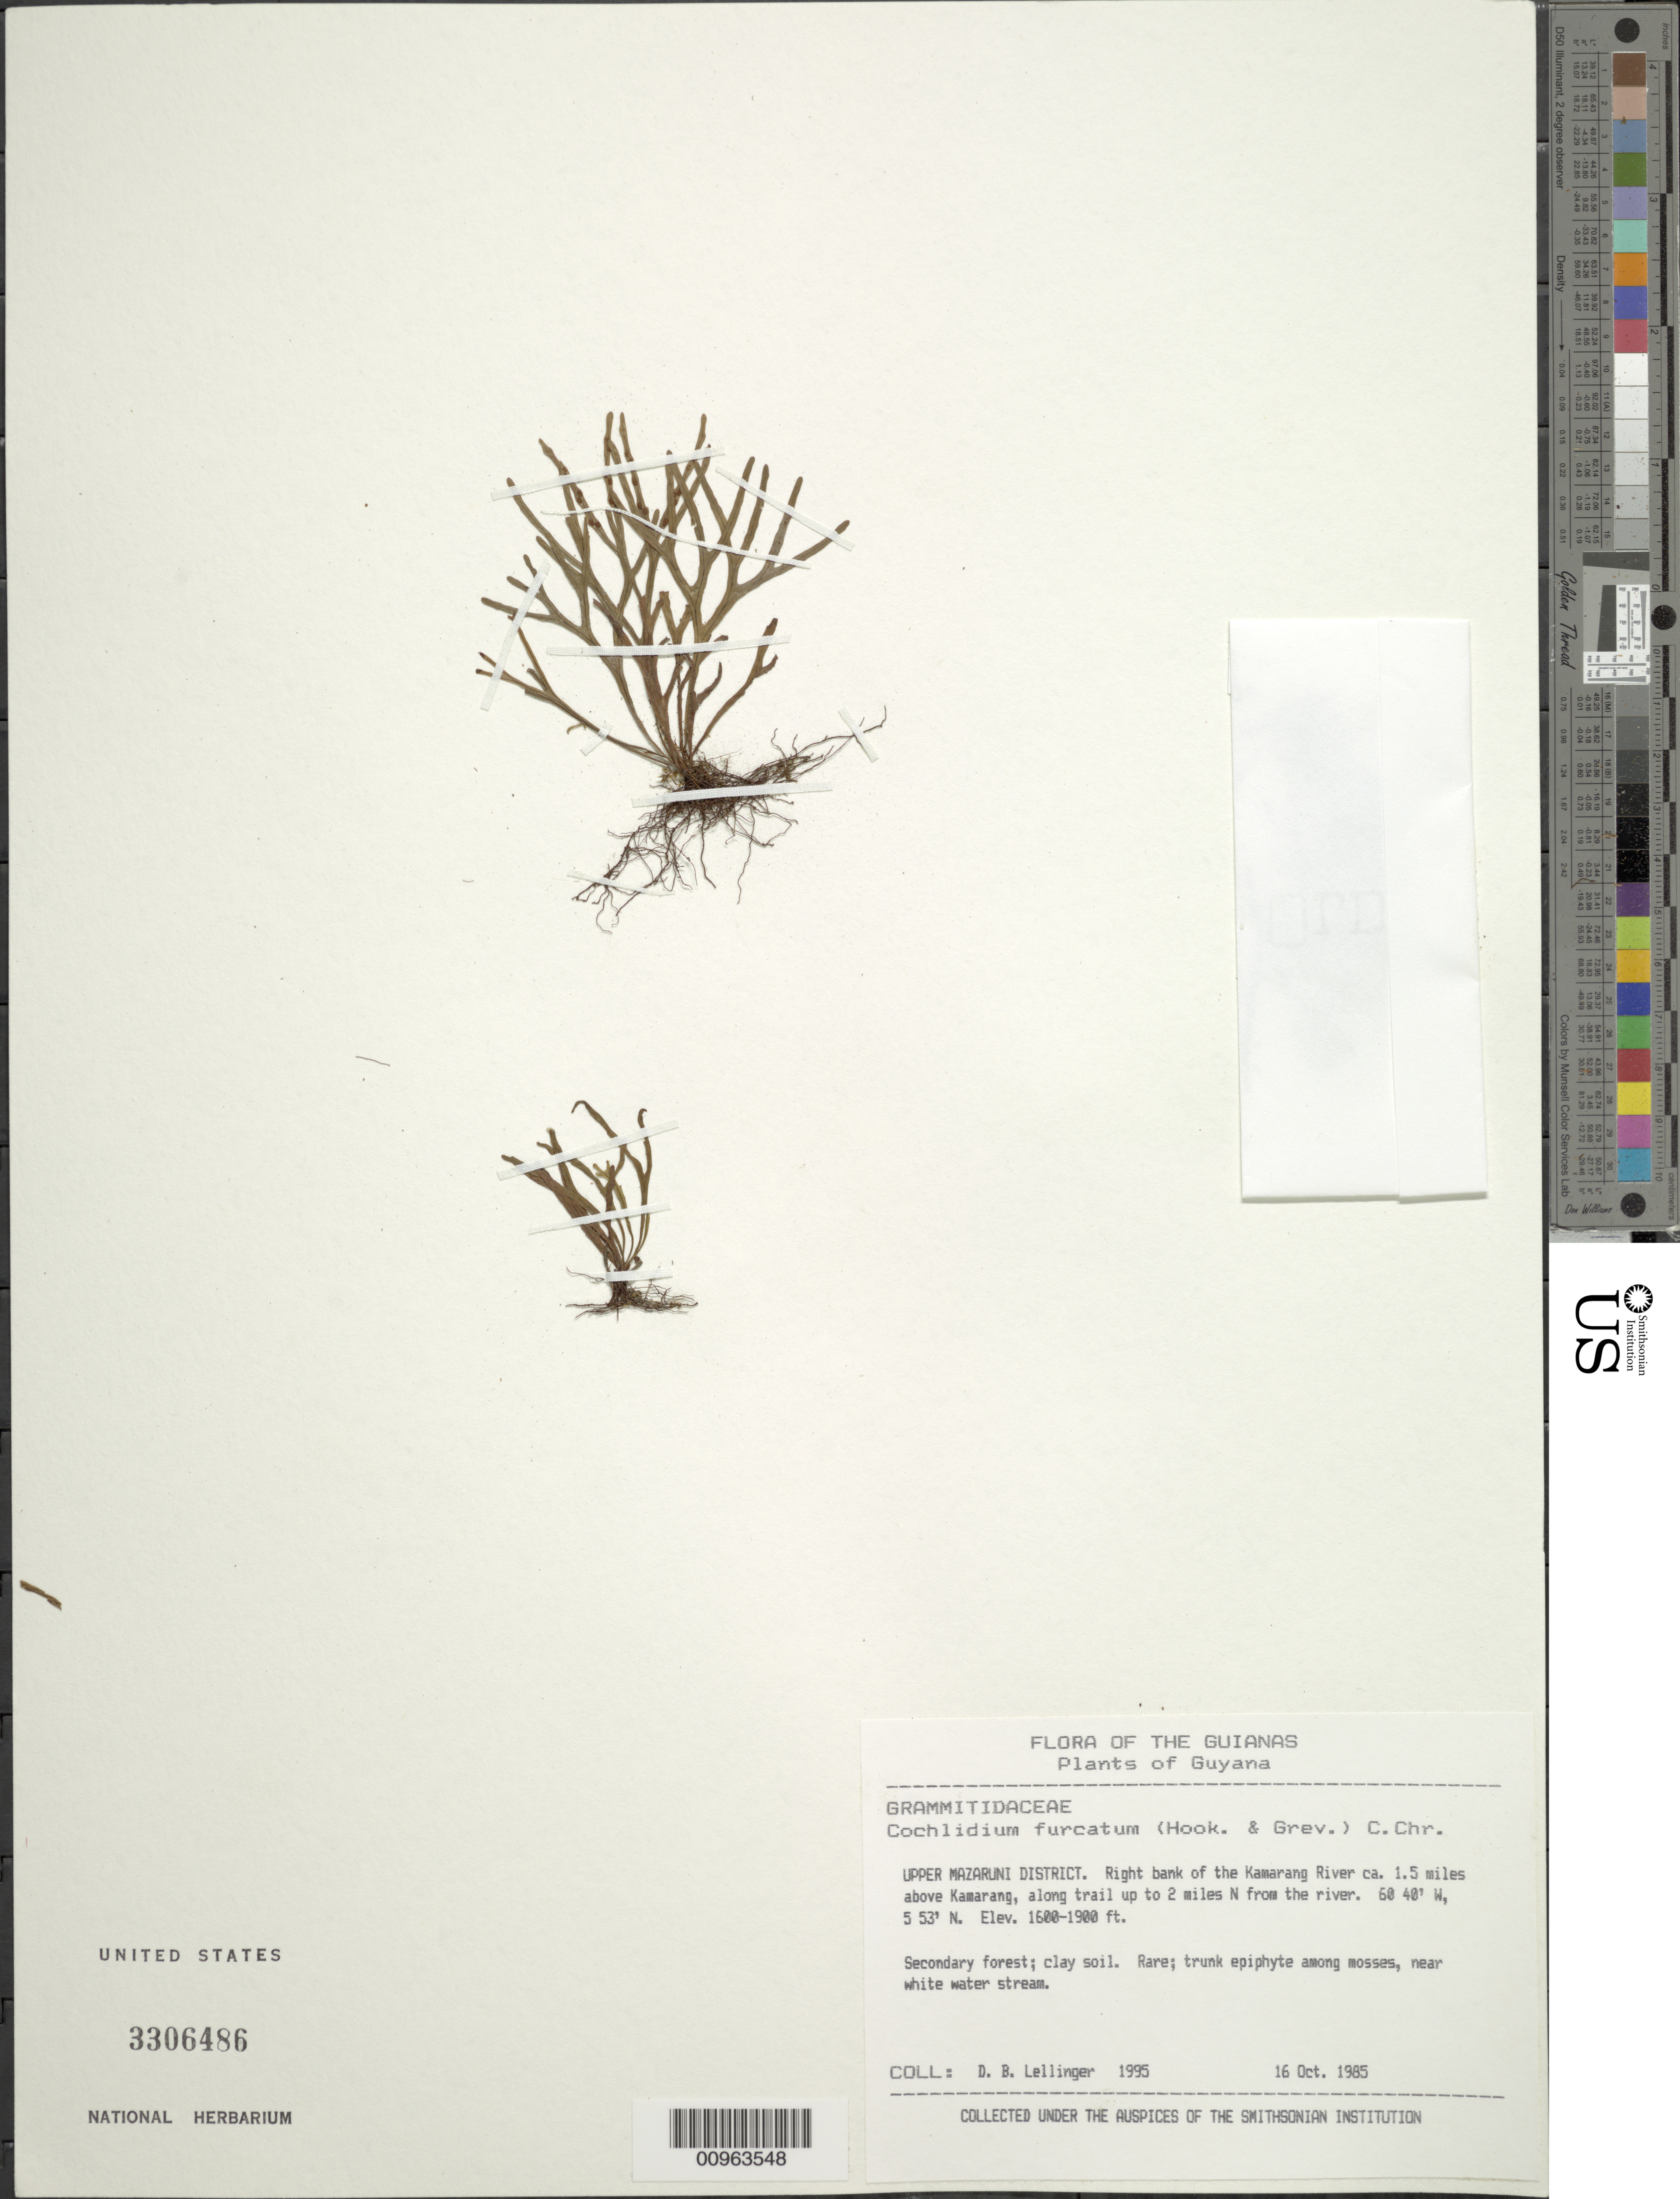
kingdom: Plantae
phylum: Tracheophyta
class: Polypodiopsida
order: Polypodiales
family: Polypodiaceae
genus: Cochlidium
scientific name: Cochlidium furcatum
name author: (Hook. & Grev.) C. Chr.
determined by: Lellinger, David B., (BOT), Smithsonian Institution - National Museum of Natural History (UNITED STATES)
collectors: D. B. Lellinger & H. Robinson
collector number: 1995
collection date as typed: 16 October 1985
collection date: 1985-10-16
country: Guyana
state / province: Cuyuni-Mazaruni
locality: Up to 2.4 km N of right bank of Kamarang R.; ca. 3.2 km above Kamarang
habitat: Secondary forest, clay soil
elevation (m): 480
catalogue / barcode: US 3306486